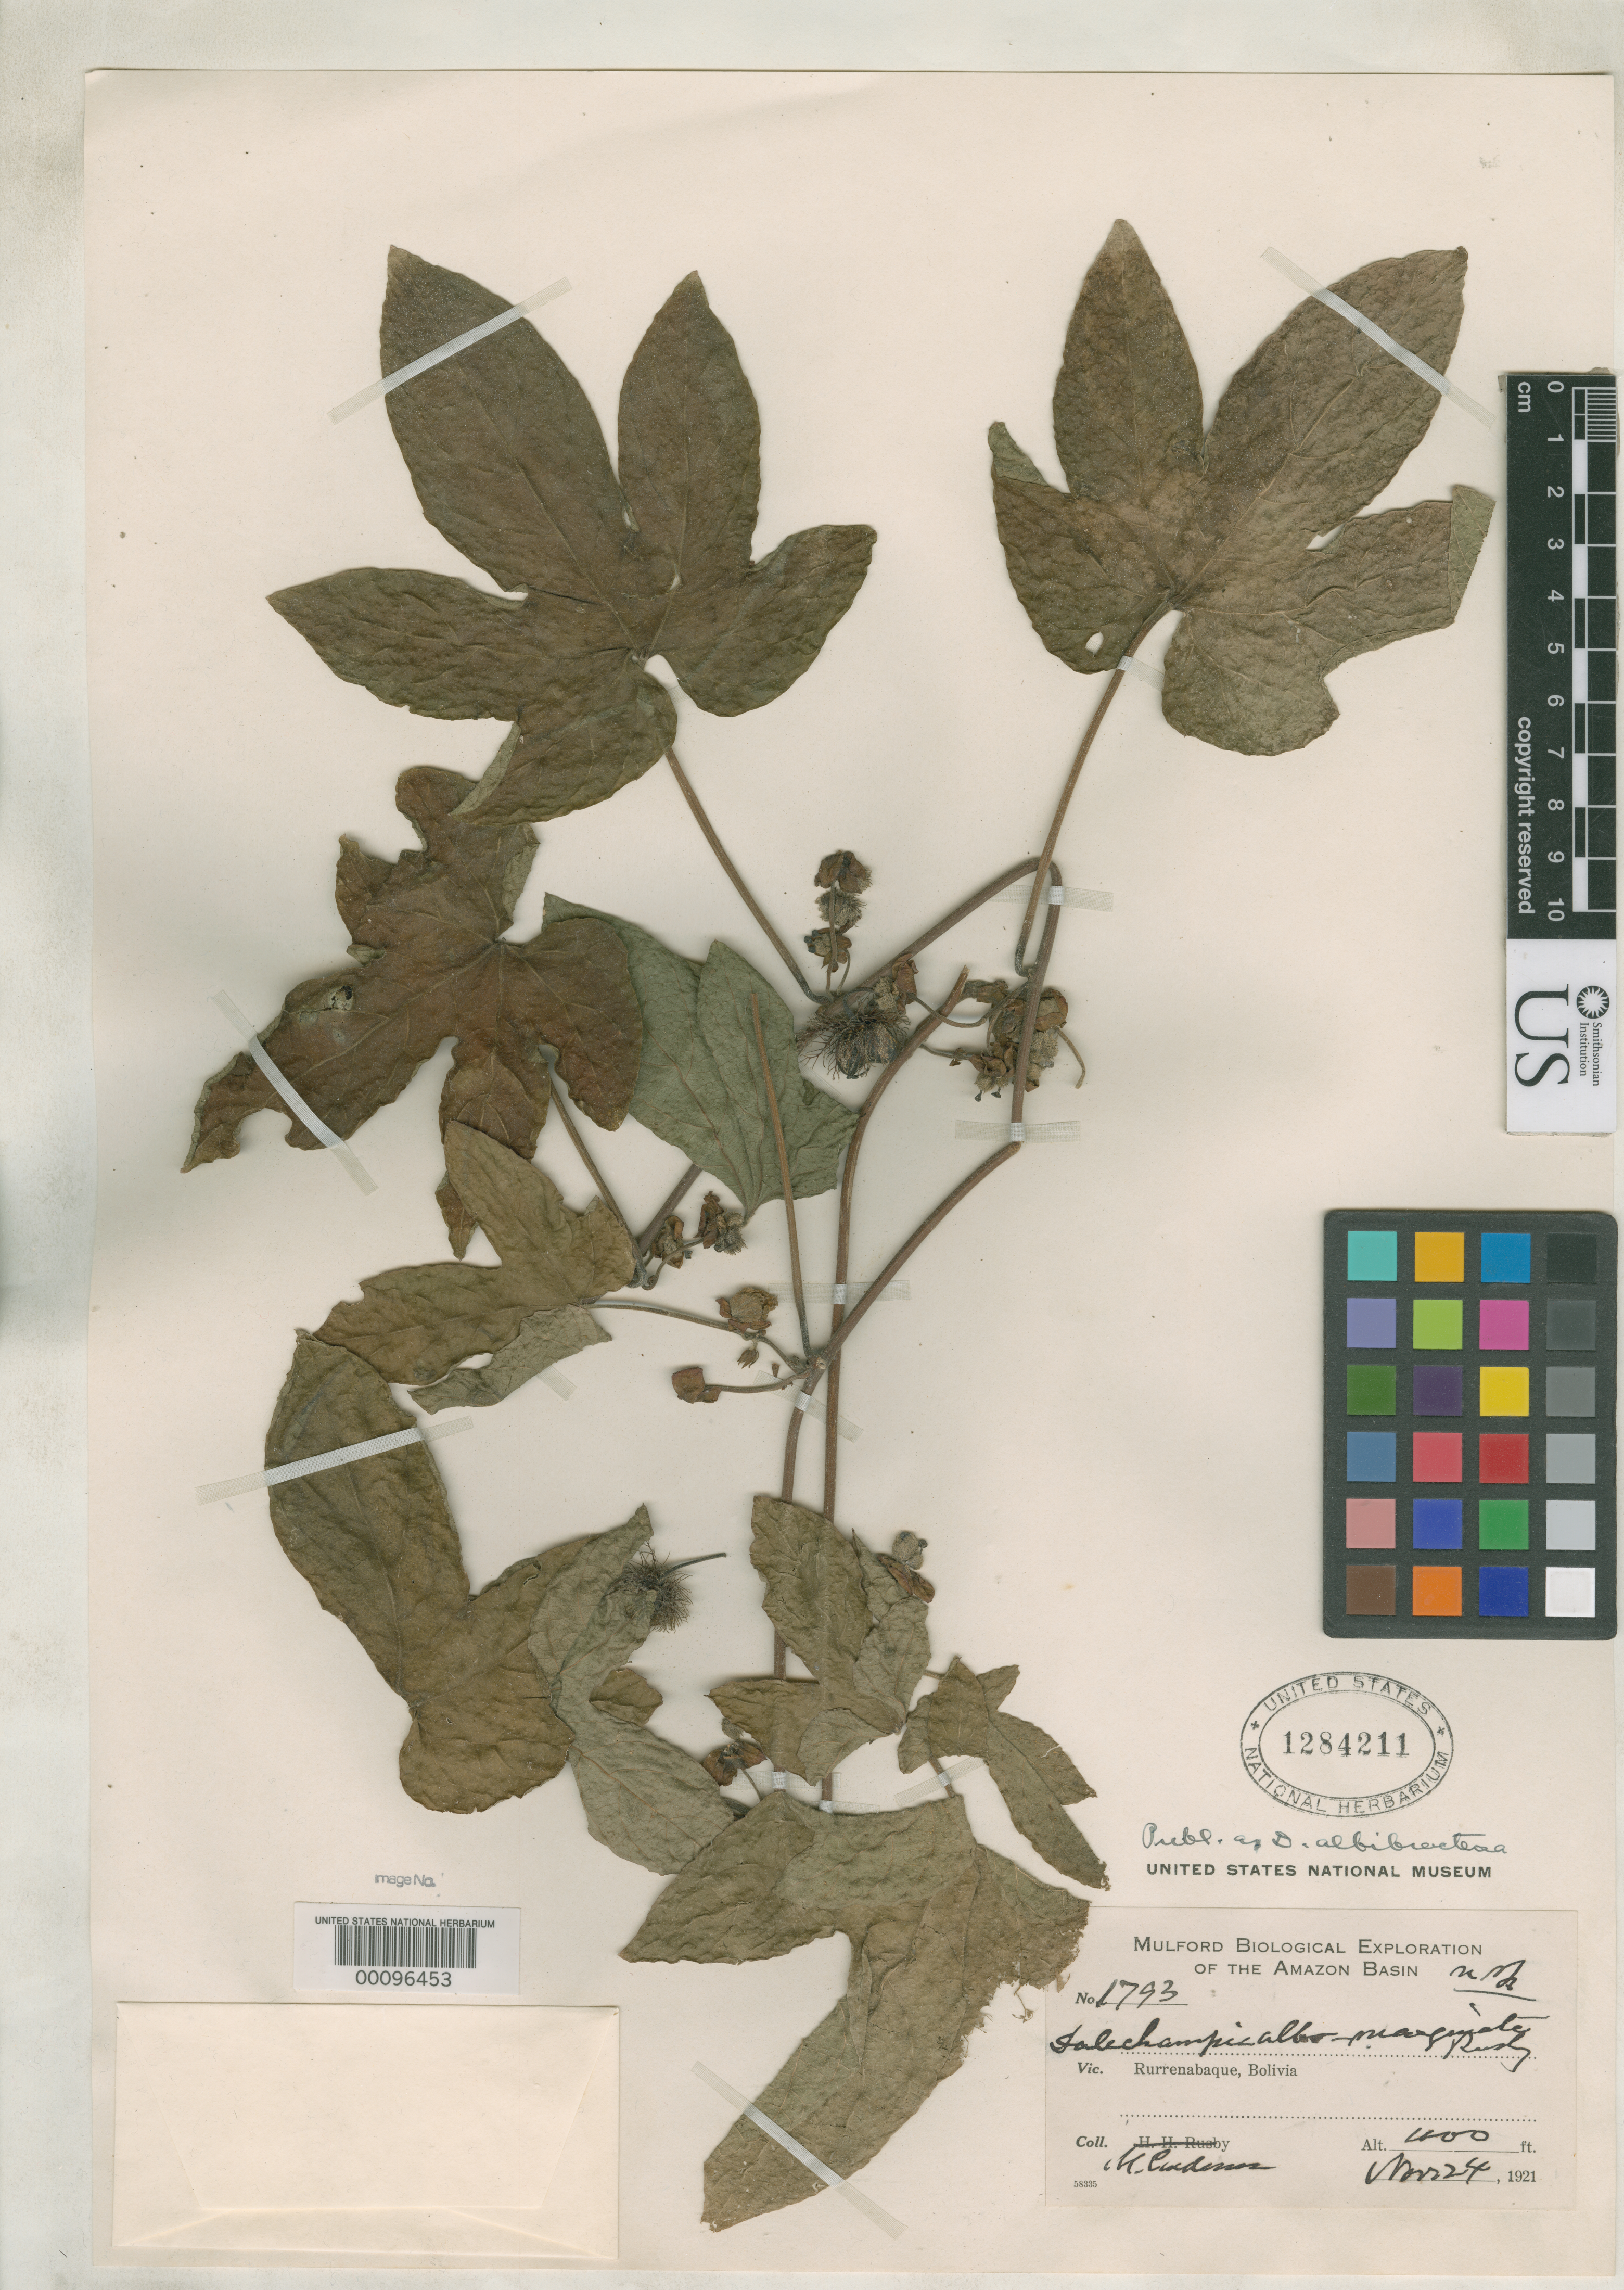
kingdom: Plantae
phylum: Tracheophyta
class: Magnoliopsida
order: Malpighiales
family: Euphorbiaceae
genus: Dalechampia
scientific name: Dalechampia albibracteosa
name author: Rusby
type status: Isotype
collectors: M. Cárdenas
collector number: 1793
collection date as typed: Nov. 24, 1921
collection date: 1921-11-24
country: Bolivia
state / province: Beni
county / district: José Ballivián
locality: Rurrenabaque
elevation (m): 305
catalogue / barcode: US 1284211